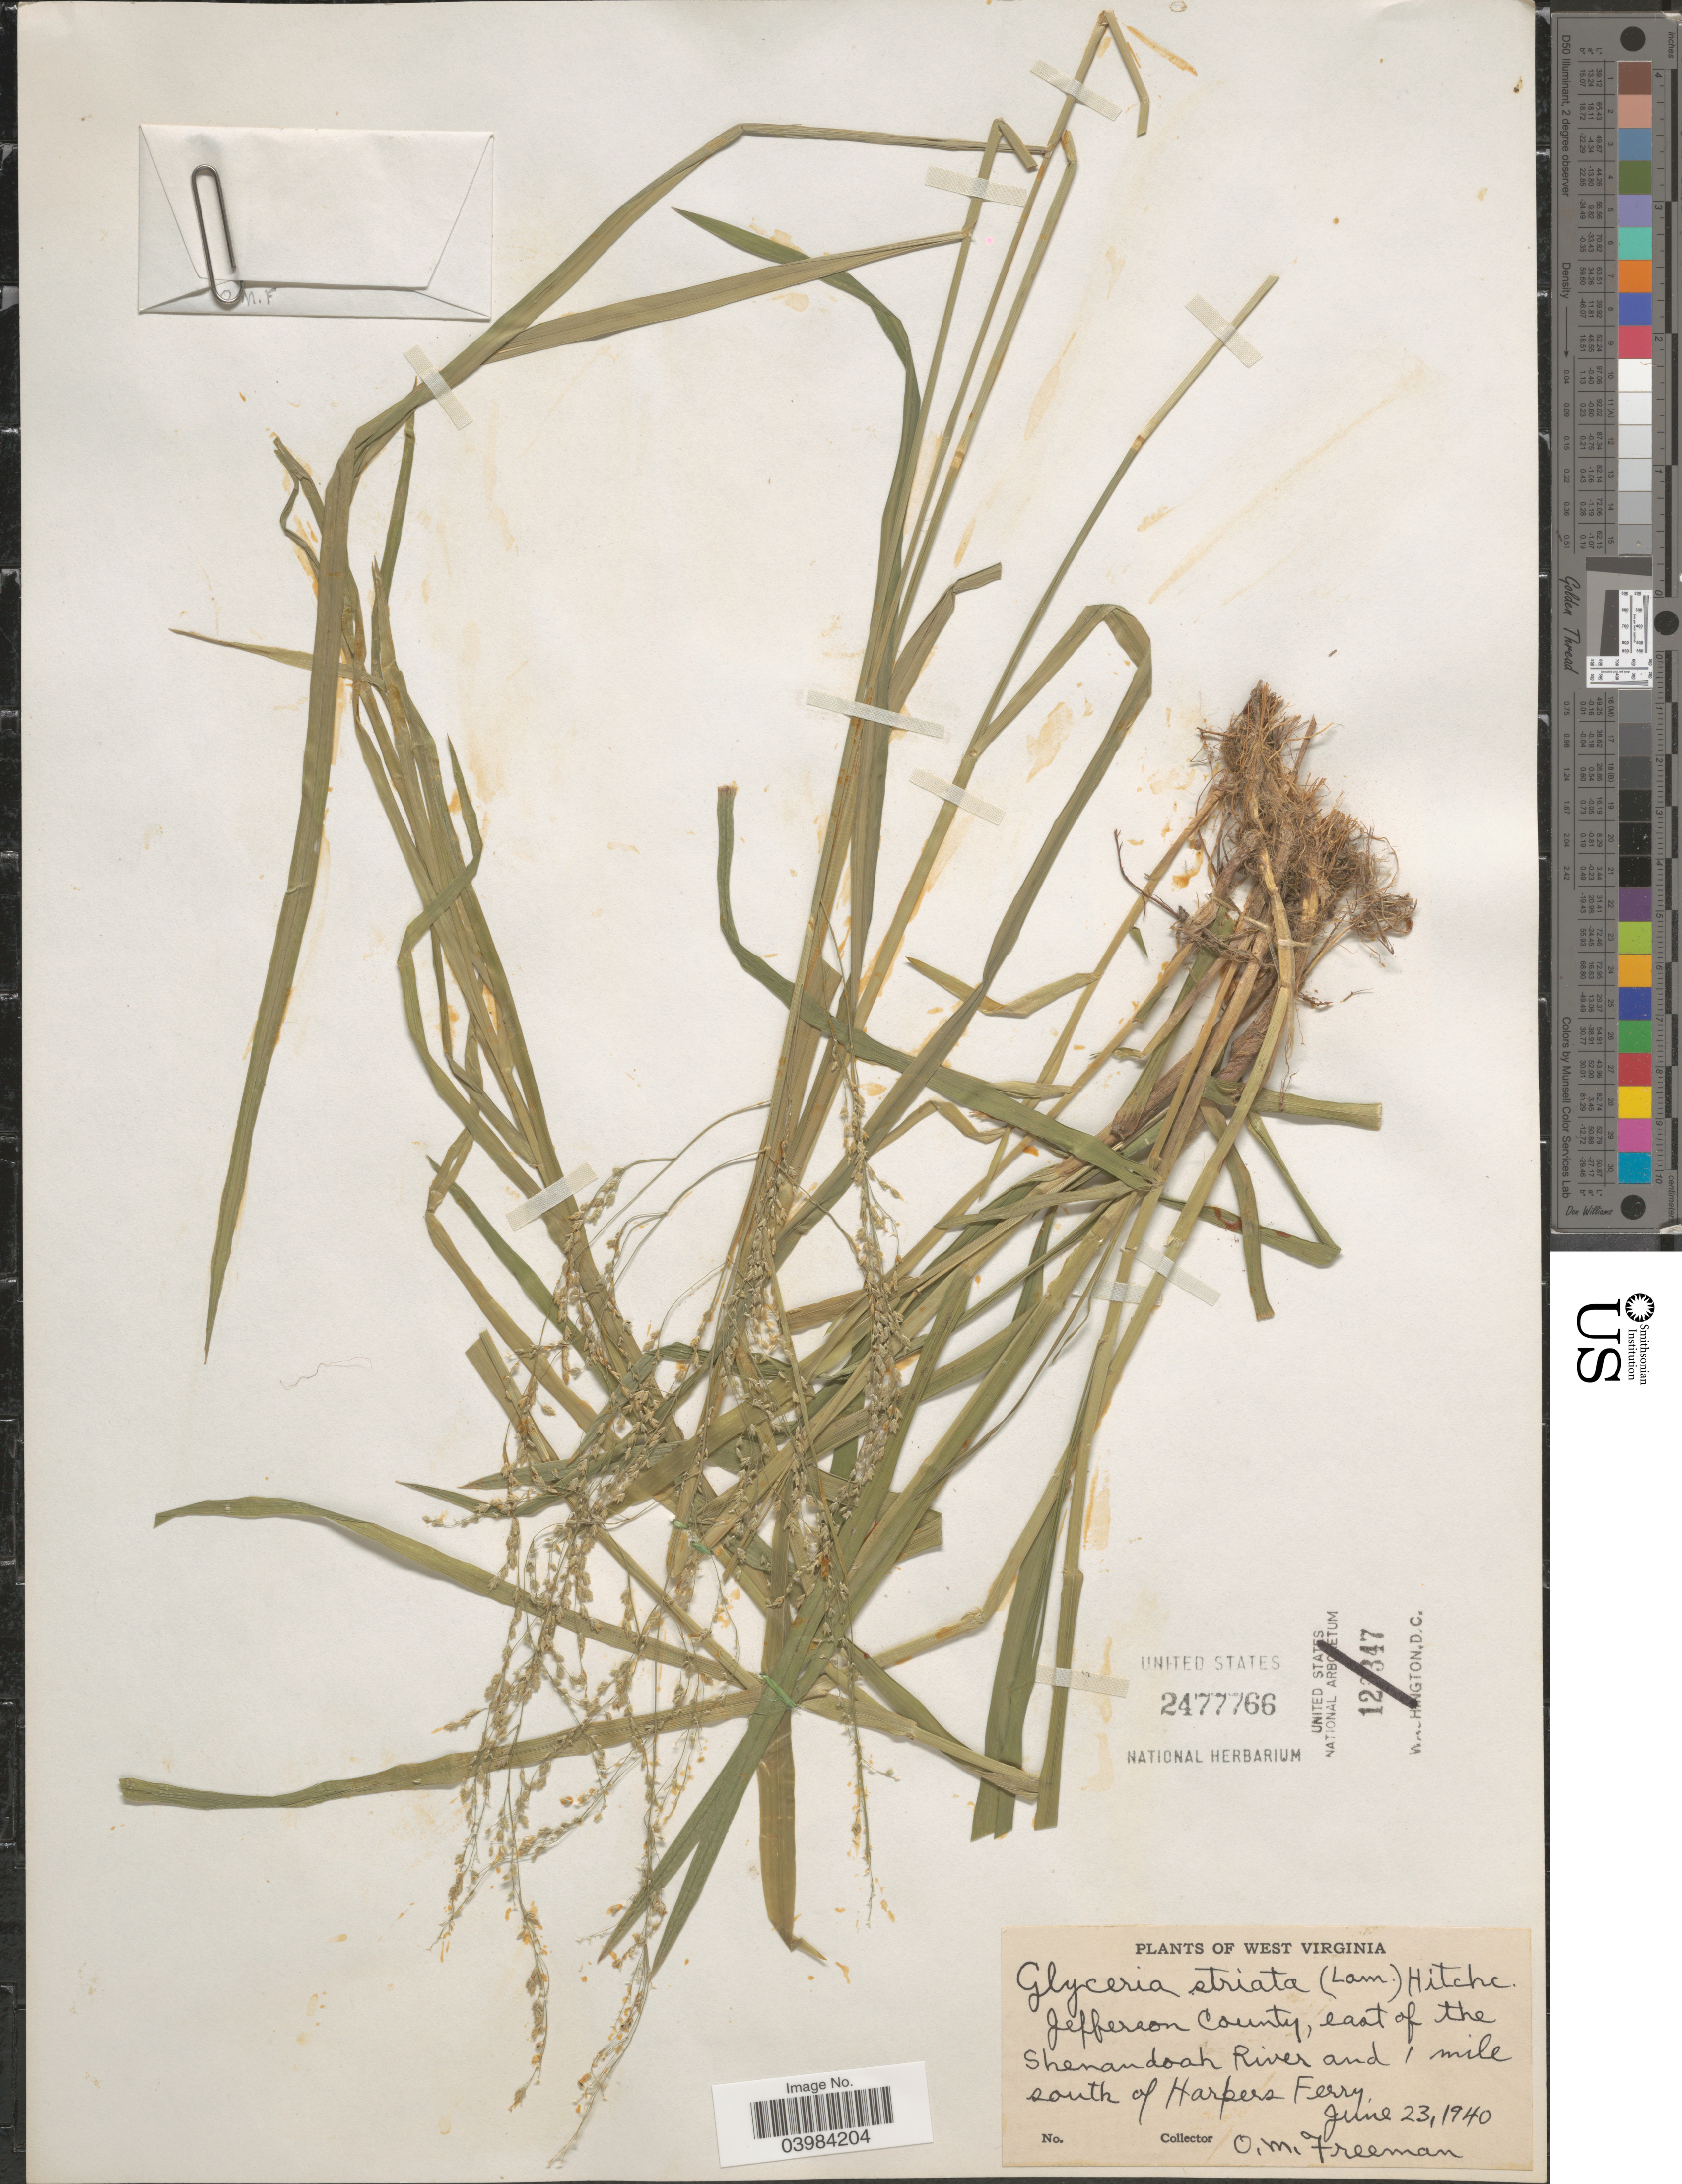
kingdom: Plantae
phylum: Tracheophyta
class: Liliopsida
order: Poales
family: Poaceae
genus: Glyceria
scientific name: Glyceria striata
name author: (Lam.) Hitchc.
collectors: O. Freeman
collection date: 1940-06-23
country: United States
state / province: West Virginia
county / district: Jefferson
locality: Jefferson County, east of the Shenandoah River and 1 mile south of Harpers Ferry.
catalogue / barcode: US 2477766